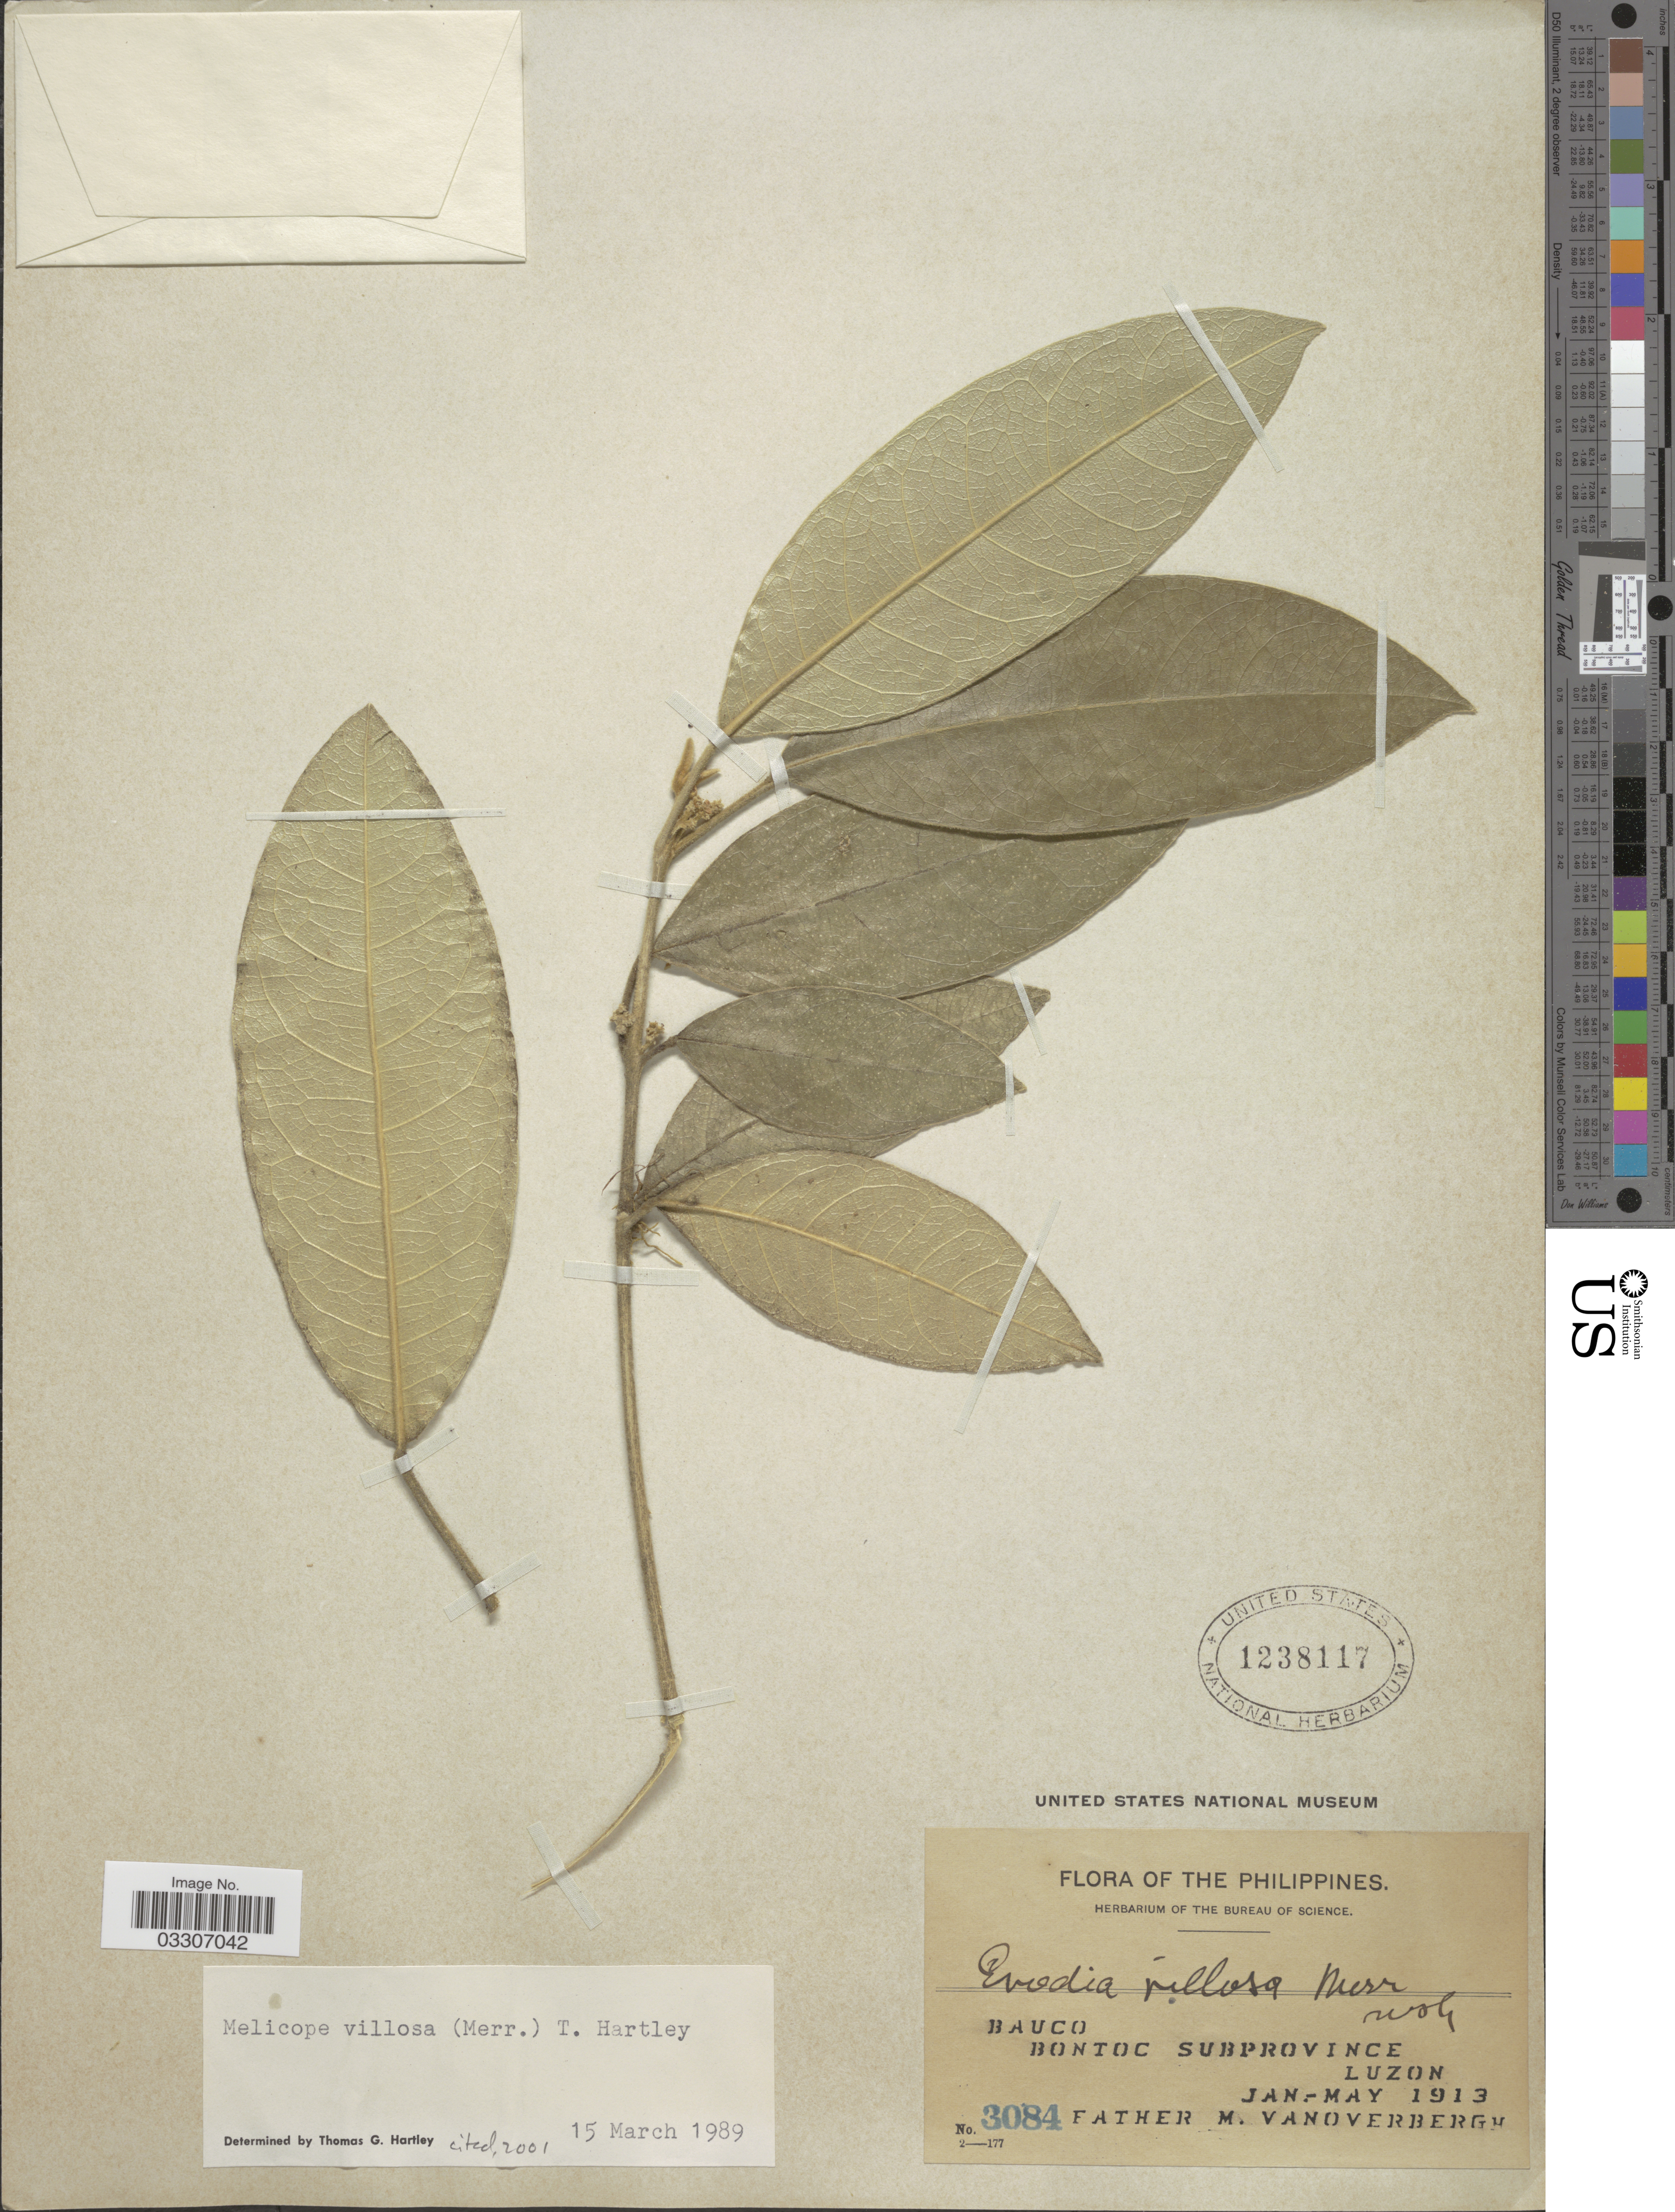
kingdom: Plantae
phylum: Tracheophyta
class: Magnoliopsida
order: Sapindales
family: Rutaceae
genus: Melicope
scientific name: Melicope villosa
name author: T.G. Hartley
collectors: F. Vanoverbergh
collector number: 3084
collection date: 1913-01/1913-05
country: Philippines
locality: Bauco Bontoc Subprovince Luzon.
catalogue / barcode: US 1238117